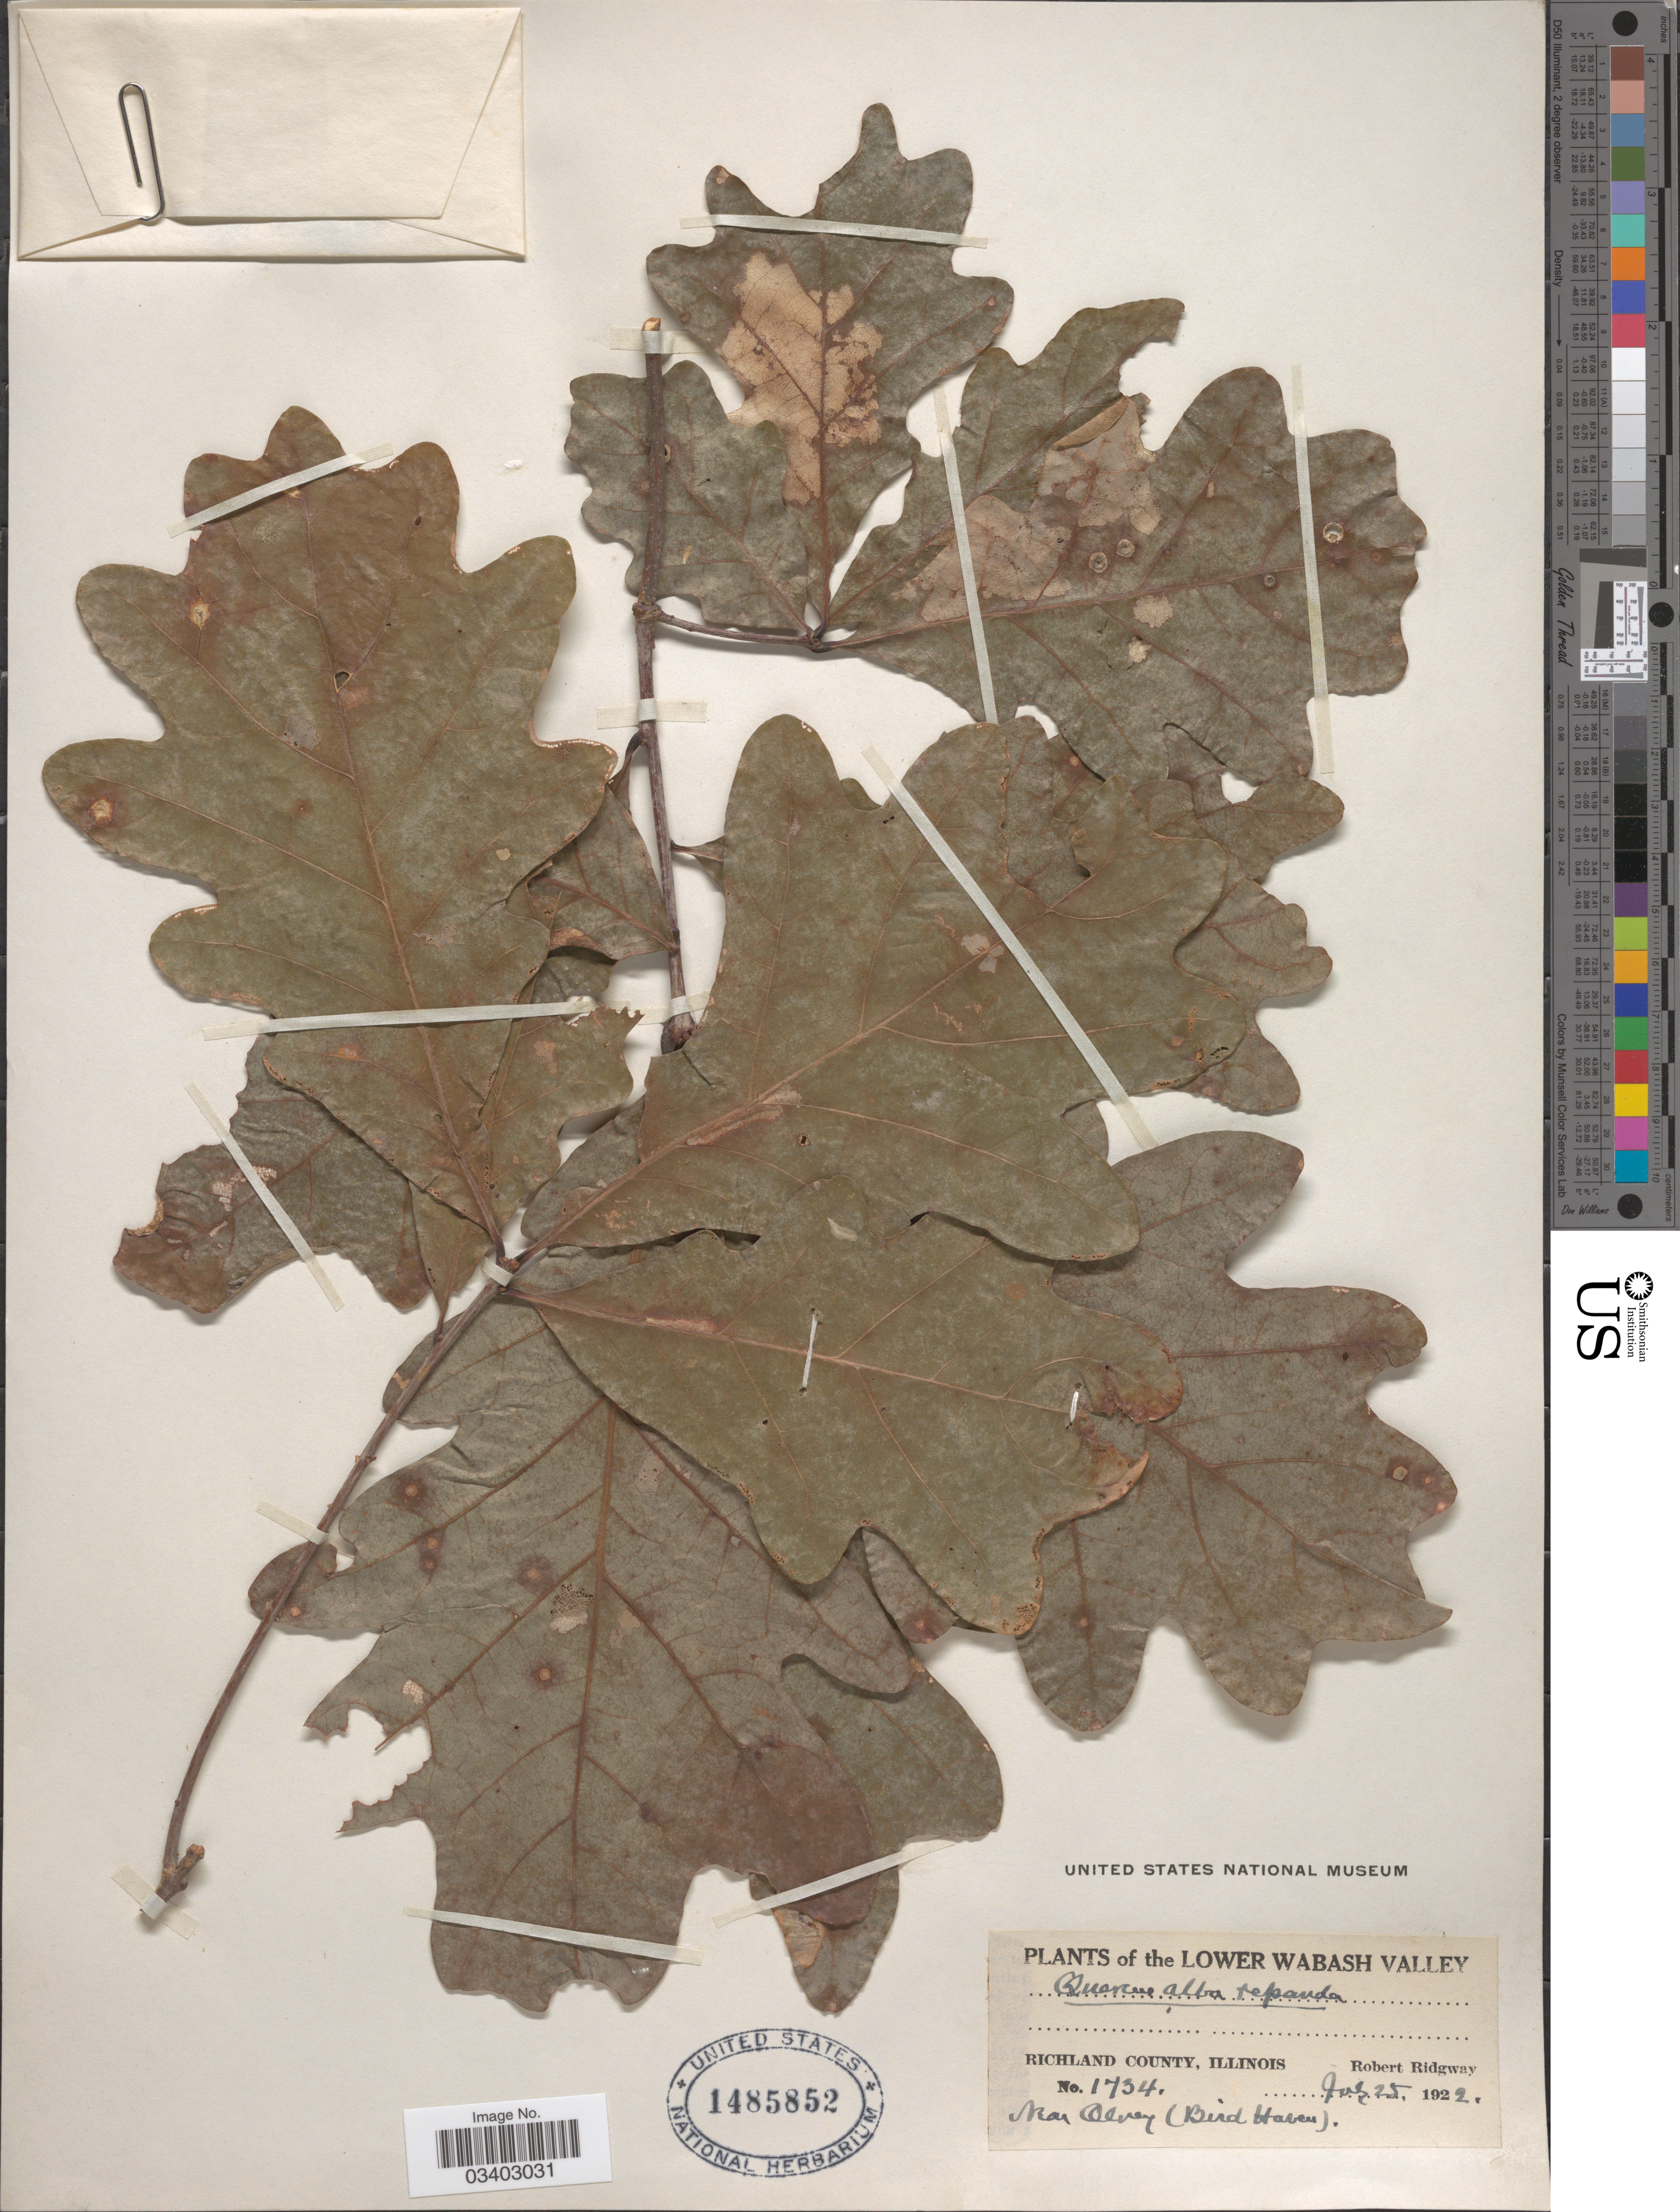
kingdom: Plantae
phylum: Tracheophyta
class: Magnoliopsida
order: Fagales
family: Fagaceae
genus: Quercus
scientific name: Quercus alba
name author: L.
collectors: R. Ridgway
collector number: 1734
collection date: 1922-07-25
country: United States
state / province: Illinois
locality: The Lower Wabash Valley, Richland County. Near Olney (Bird Haven).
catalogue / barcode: US 1485852